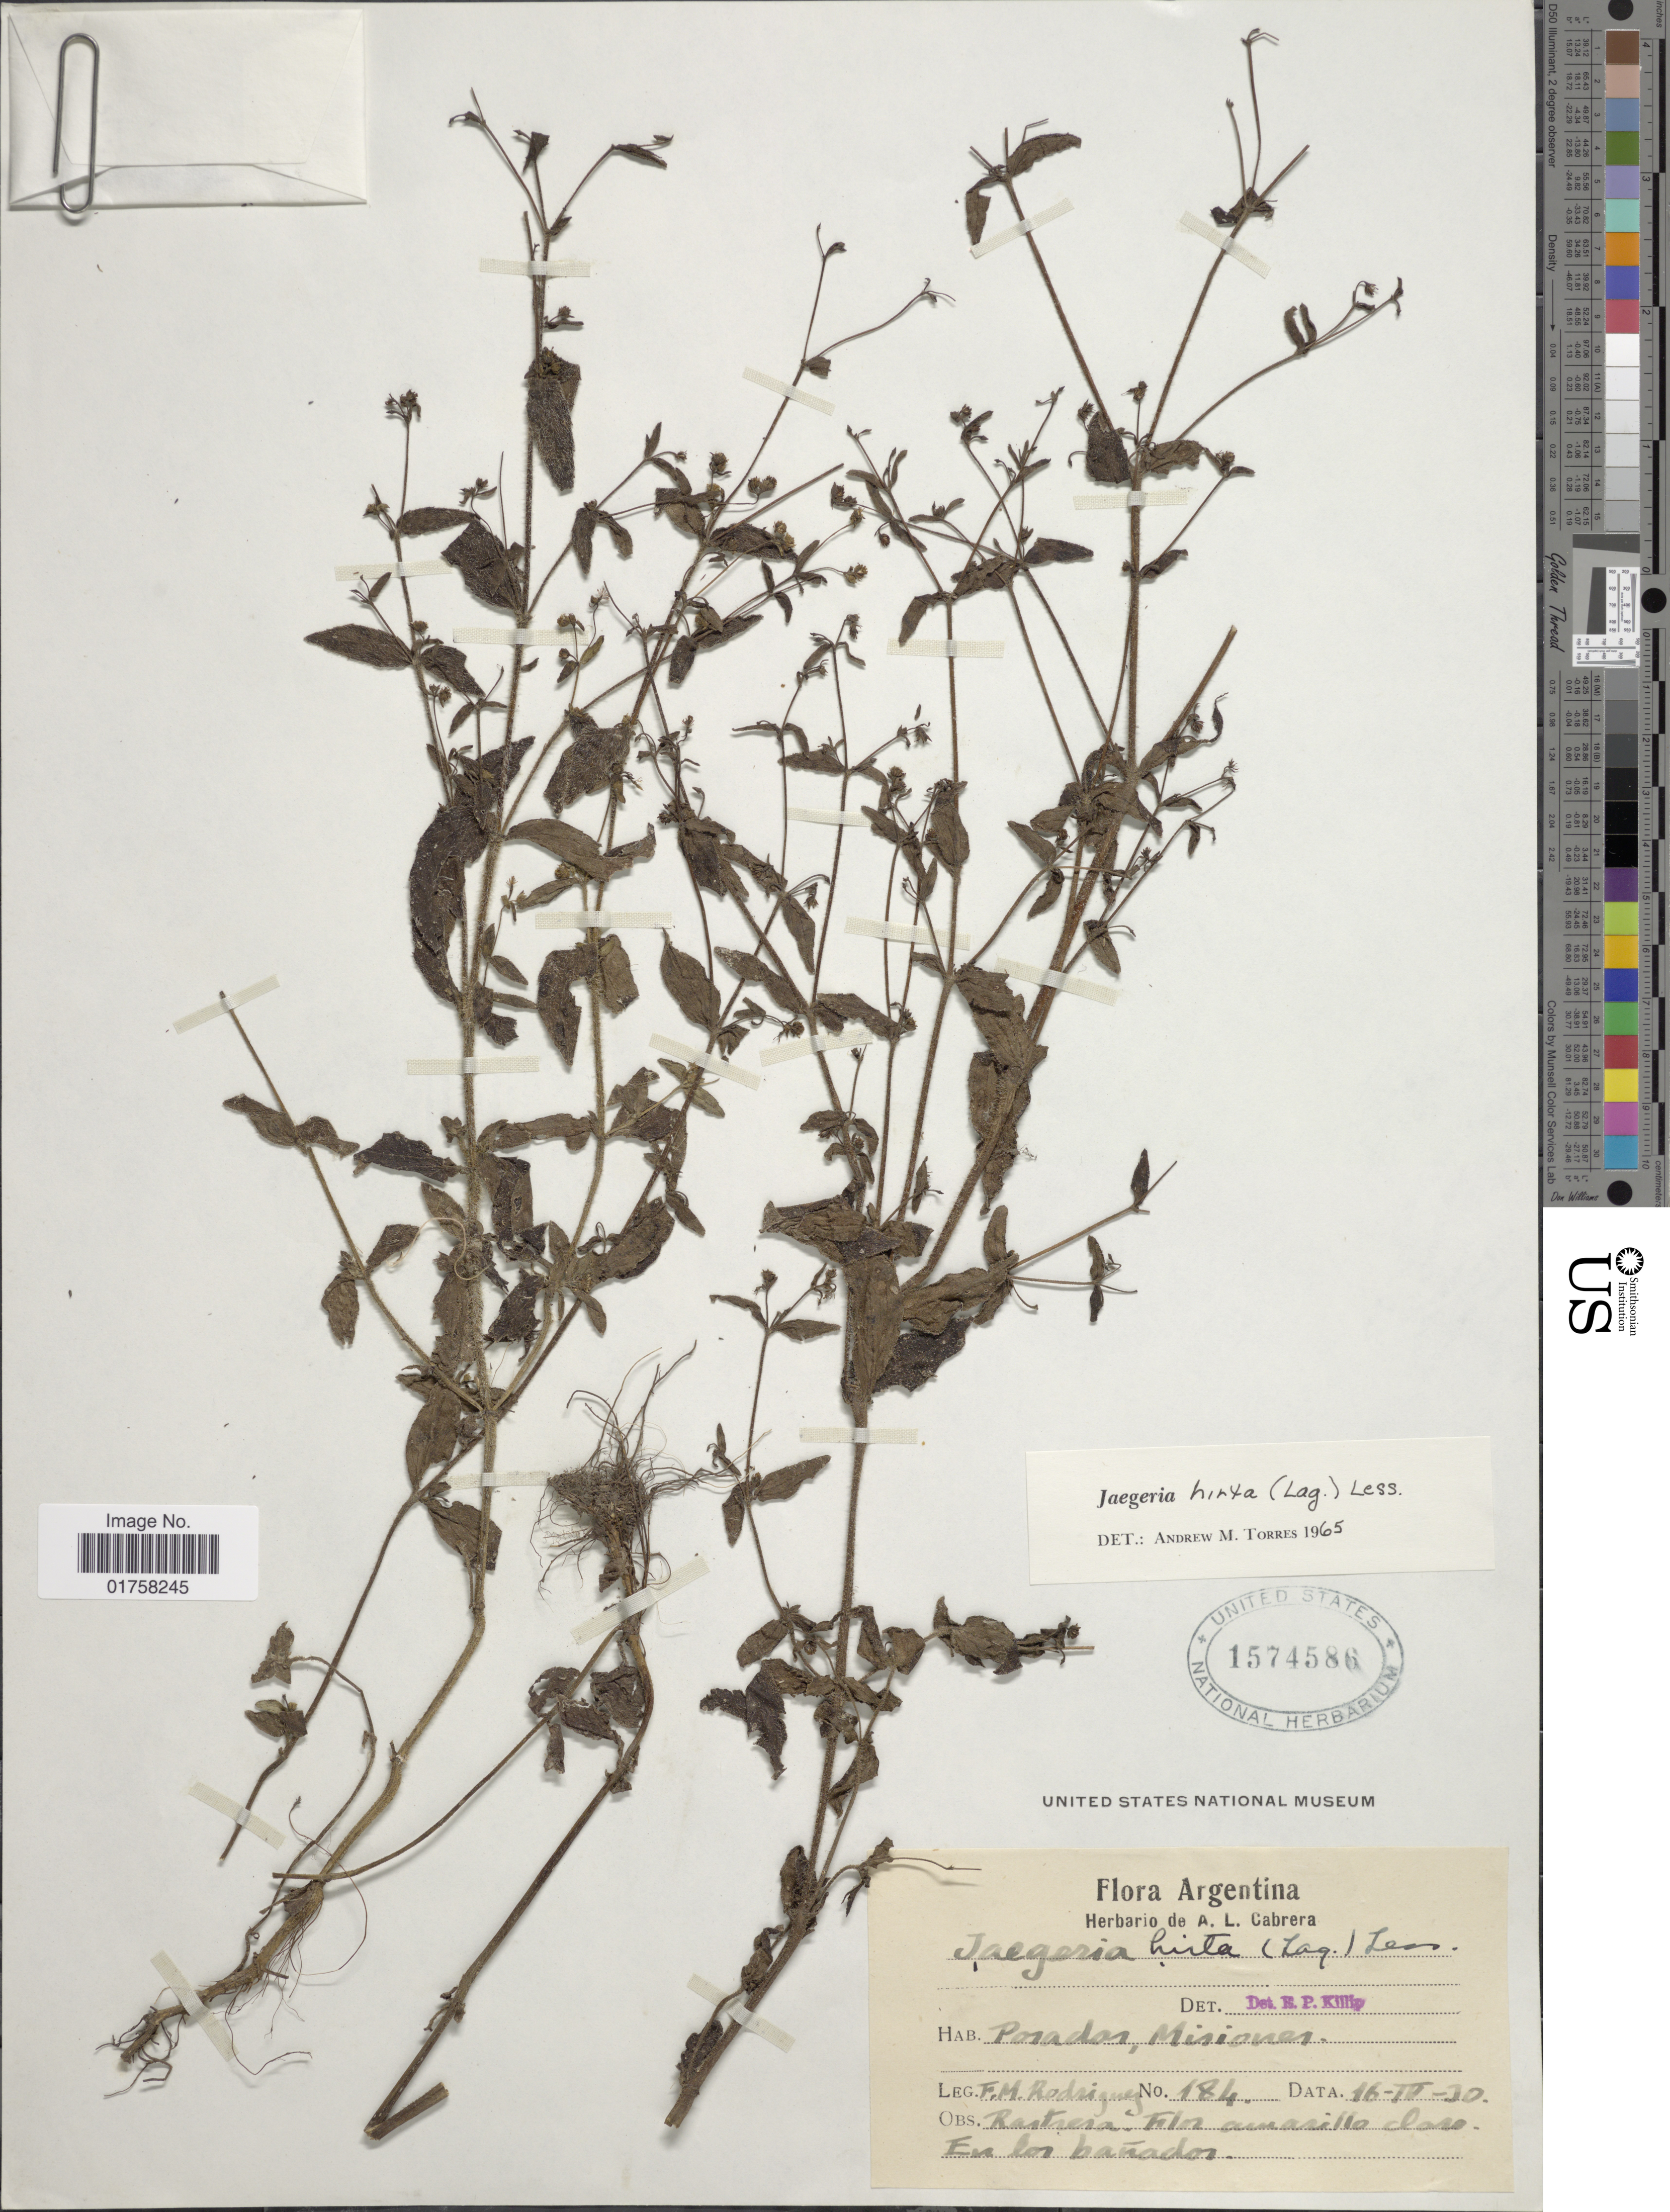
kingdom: Plantae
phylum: Tracheophyta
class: Magnoliopsida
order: Asterales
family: Asteraceae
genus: Jaegeria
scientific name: Jaegeria hirta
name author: (Lag.) Less.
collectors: F. M. Rodriguez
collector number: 184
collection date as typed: Transcribed d/m/y: 16/4/30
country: Argentina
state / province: Misiones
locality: Posador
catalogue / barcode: US 1574586